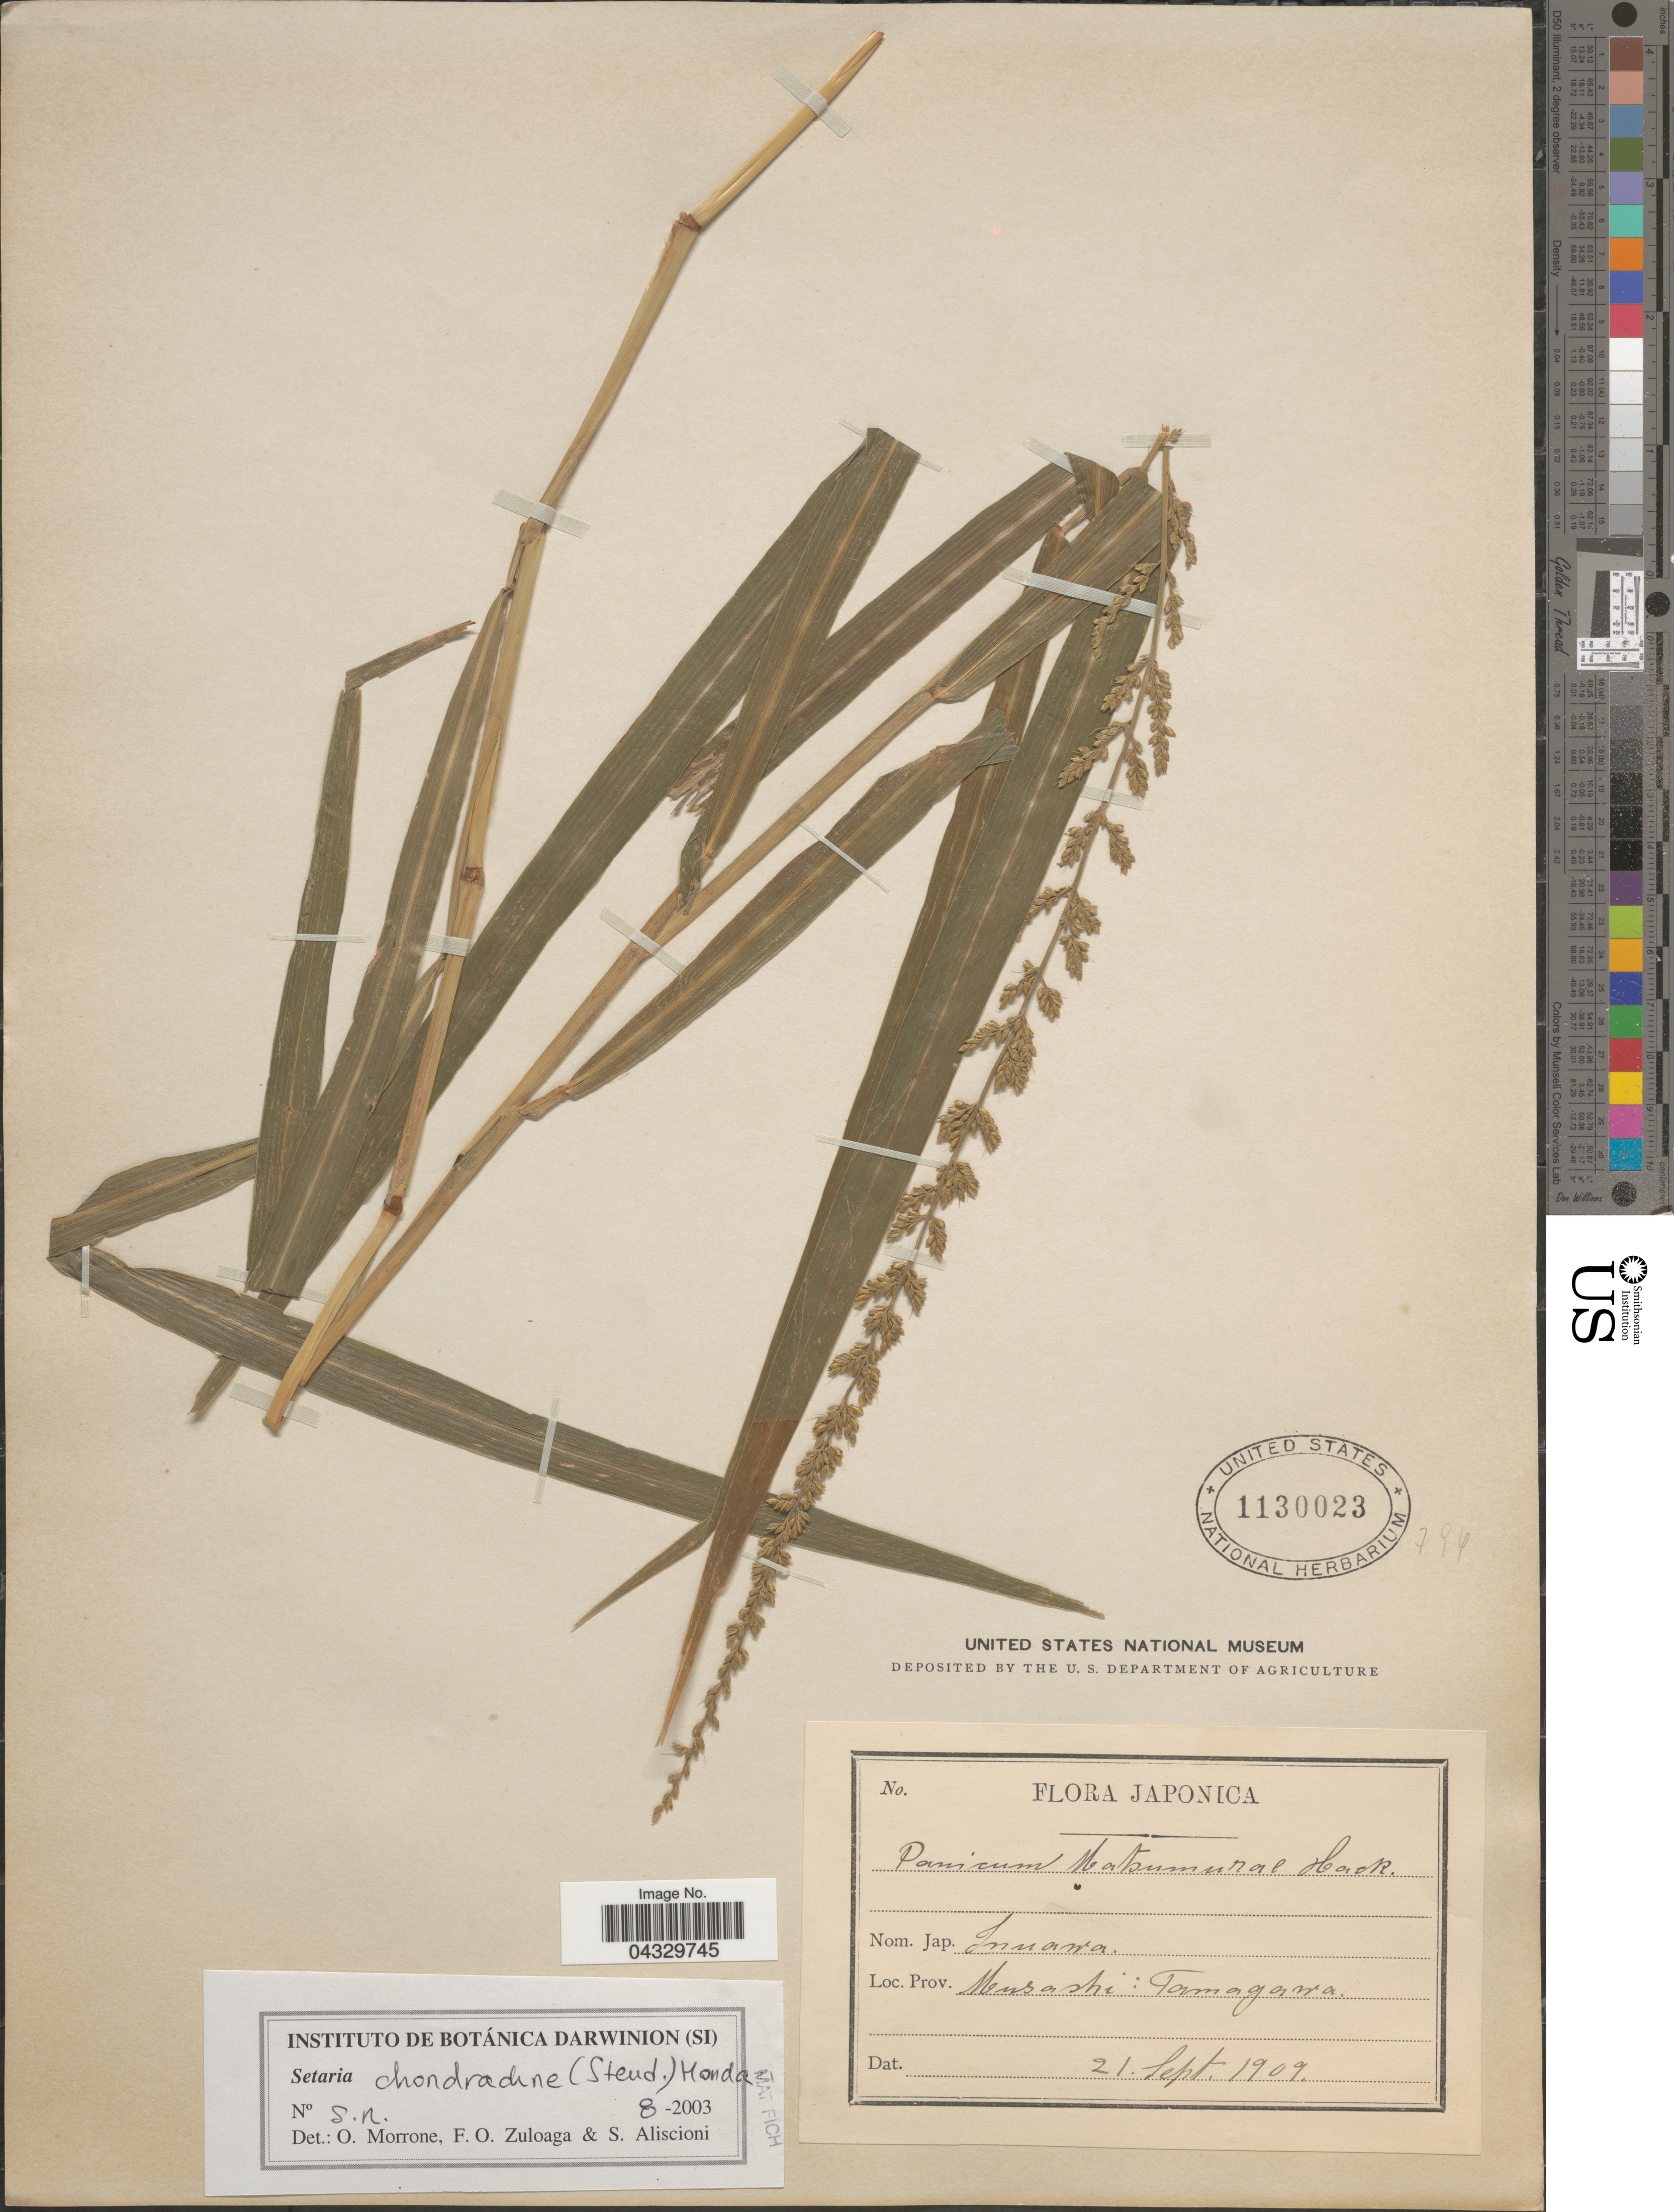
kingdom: Plantae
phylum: Tracheophyta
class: Liliopsida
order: Poales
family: Poaceae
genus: Setaria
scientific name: Setaria chondrachne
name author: (Steud.) Honda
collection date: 1909-09-21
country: Japan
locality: Prov. Musashi: Tamagawa.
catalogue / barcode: US 1130023